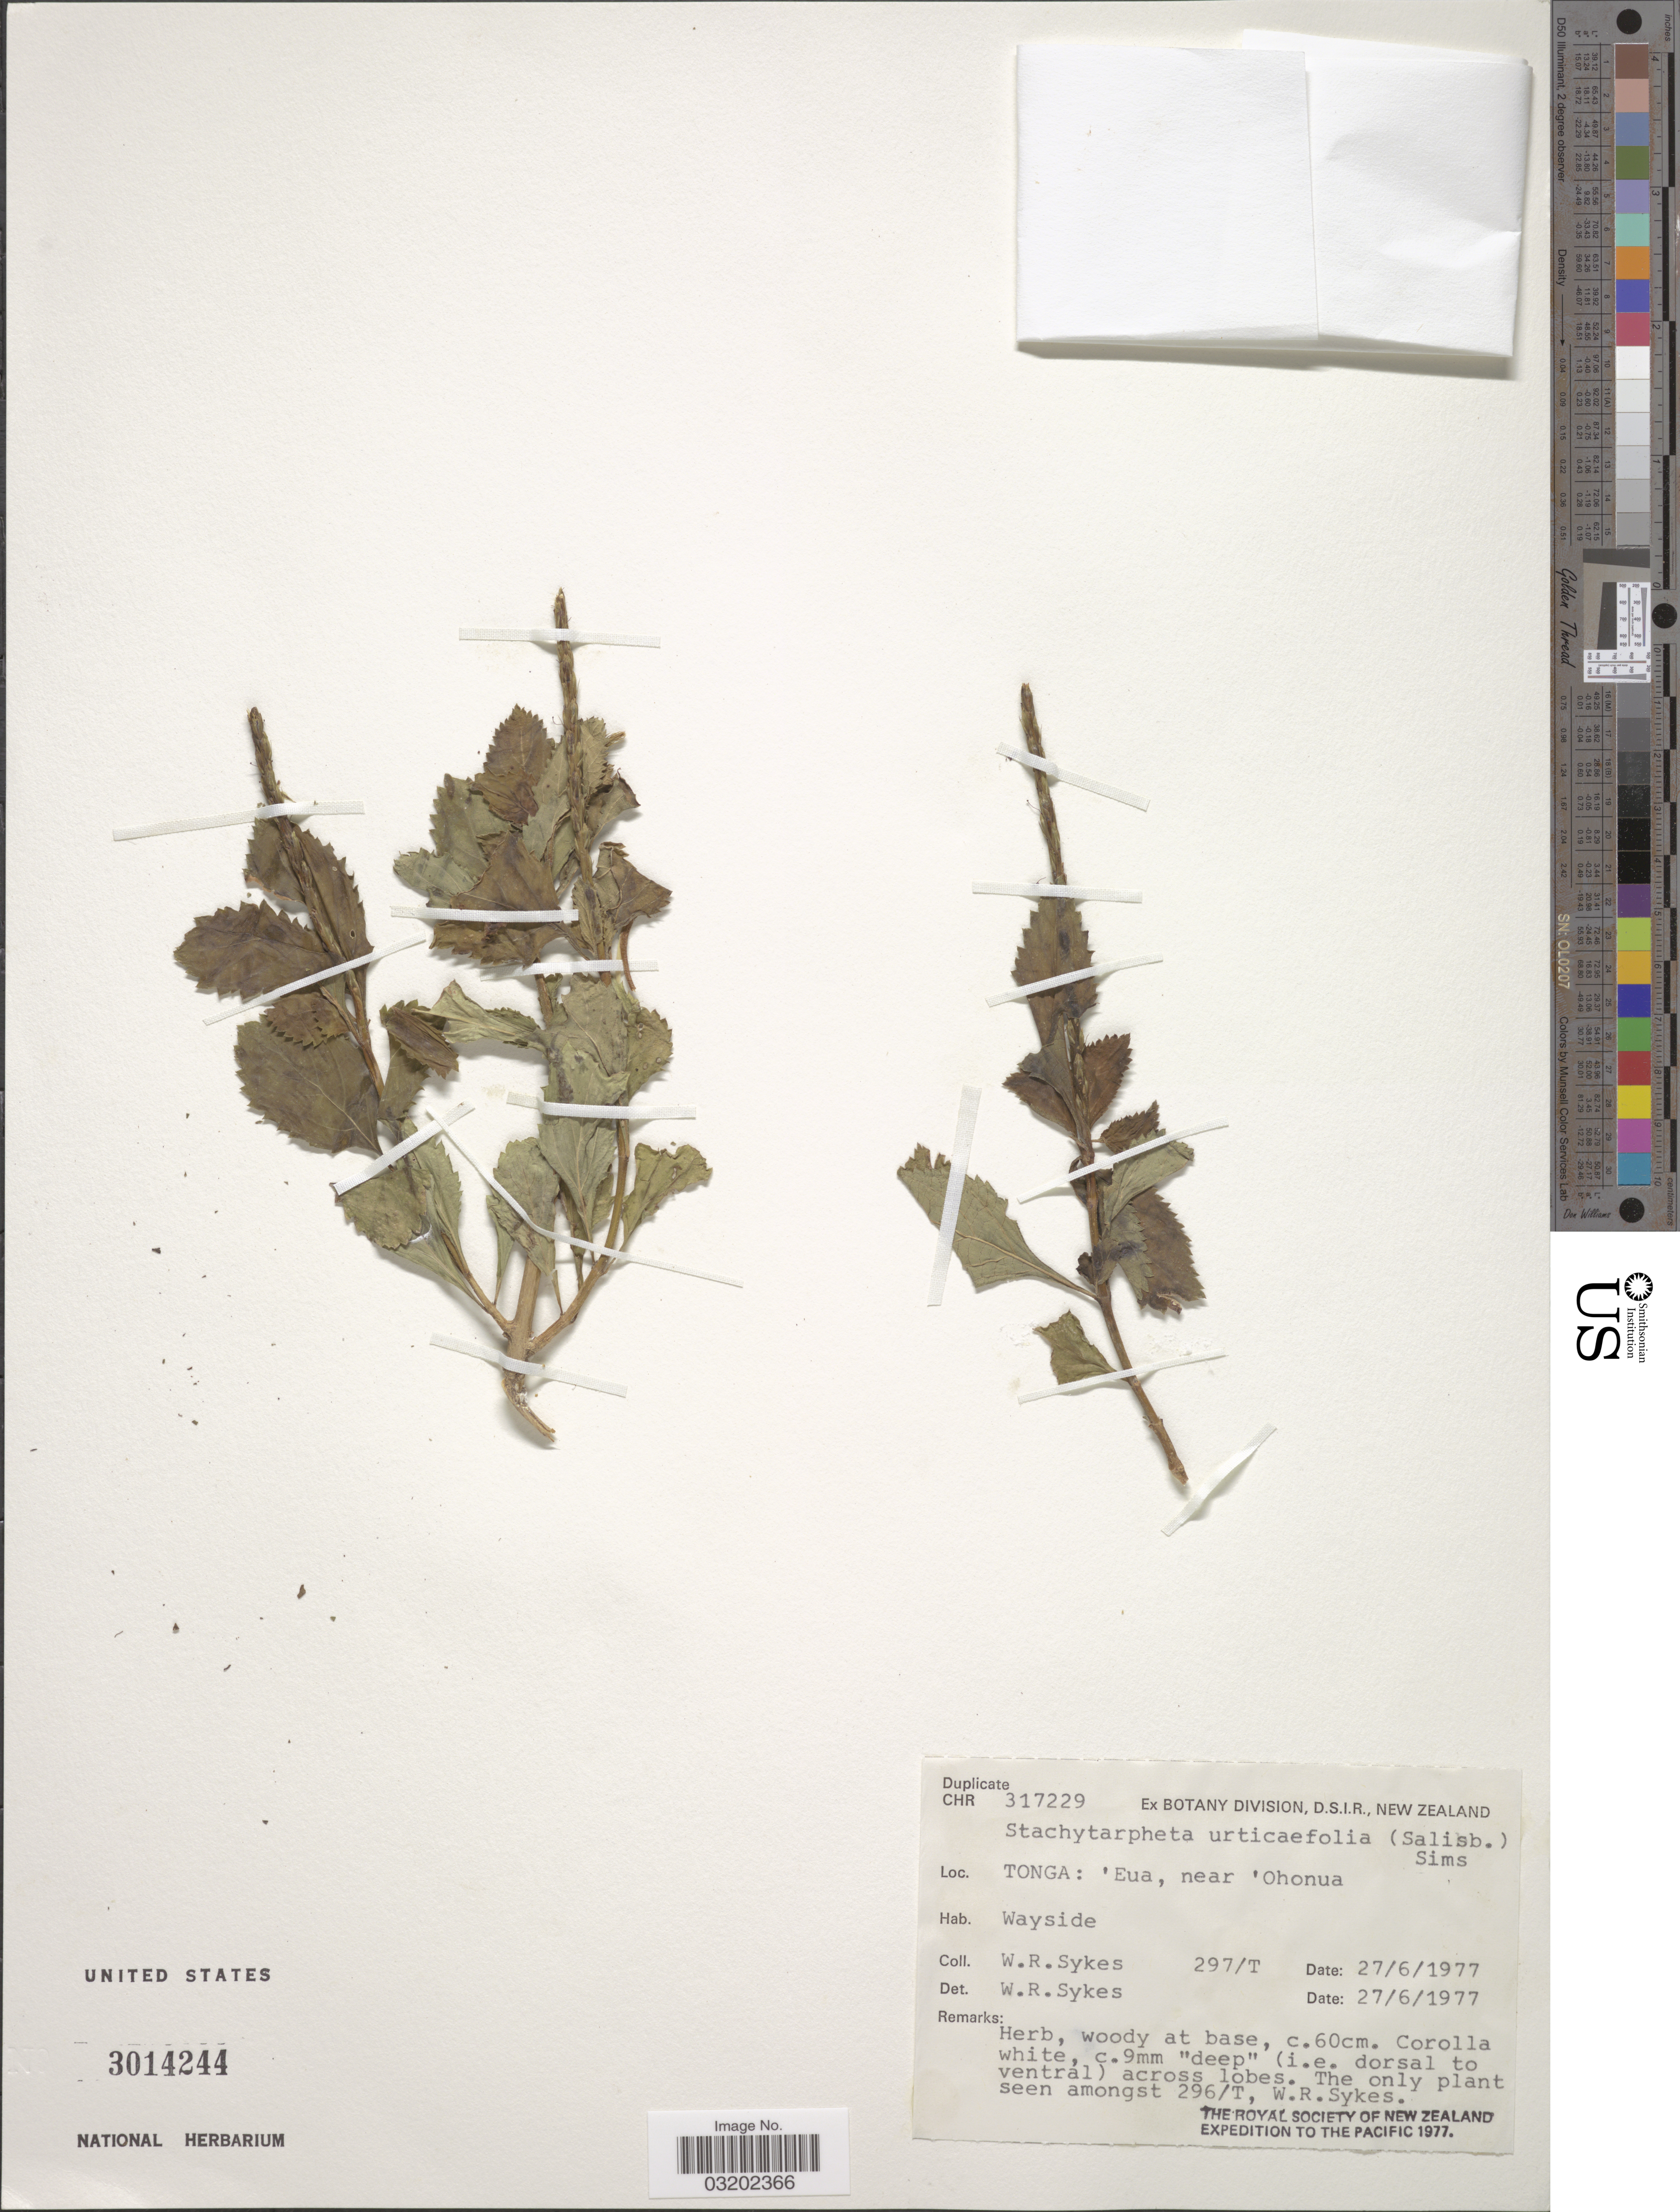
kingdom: Plantae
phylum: Tracheophyta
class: Magnoliopsida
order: Lamiales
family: Verbenaceae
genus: Stachytarpheta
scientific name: Stachytarpheta urticifolia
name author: Sims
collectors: W. R. Sykes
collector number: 297/T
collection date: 1977-06-27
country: Tonga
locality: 'Eua, near 'Ohonua.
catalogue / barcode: US 3014244